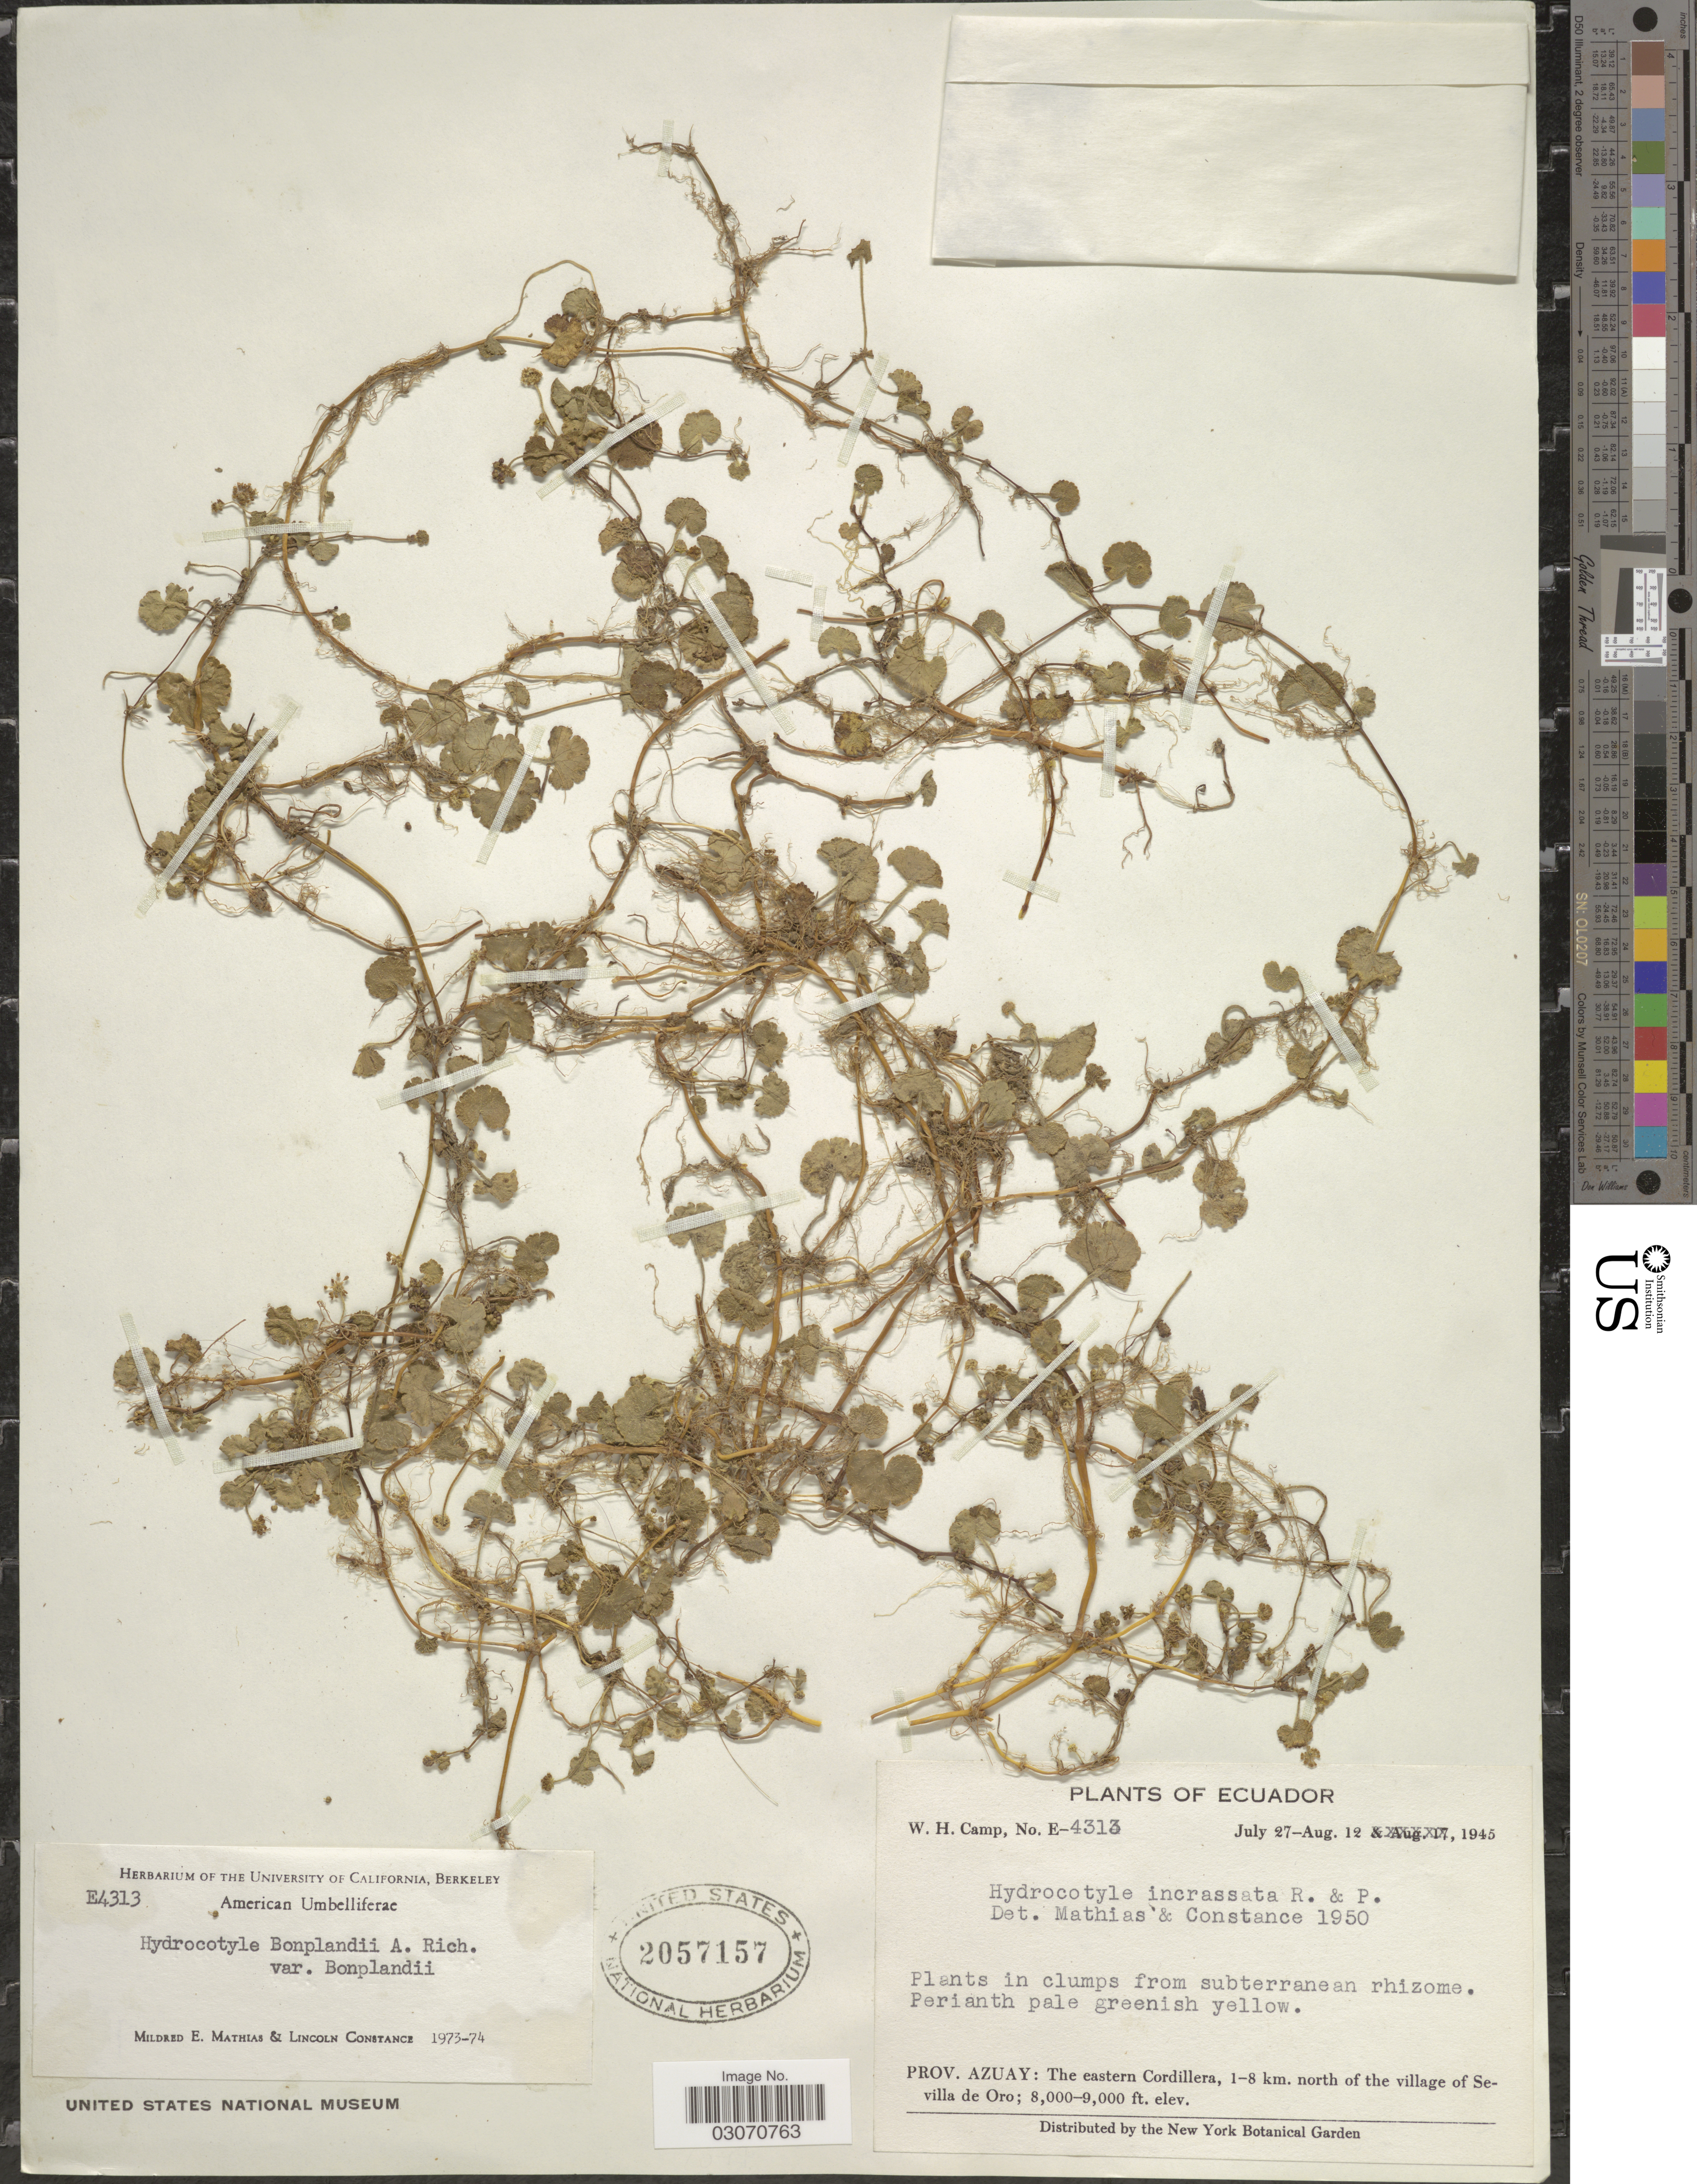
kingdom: Plantae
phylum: Tracheophyta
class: Magnoliopsida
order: Apiales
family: Araliaceae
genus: Hydrocotyle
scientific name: Hydrocotyle bonplandii var. bonplandii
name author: A. Rich.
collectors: W. H. Camp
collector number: E-4313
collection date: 1945-07-27/1945-08-12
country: Ecuador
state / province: Azuay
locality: The eastern Cordillera, 1-8 km. north of the village of Sevilla de Oro.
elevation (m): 2438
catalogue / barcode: US 2057157